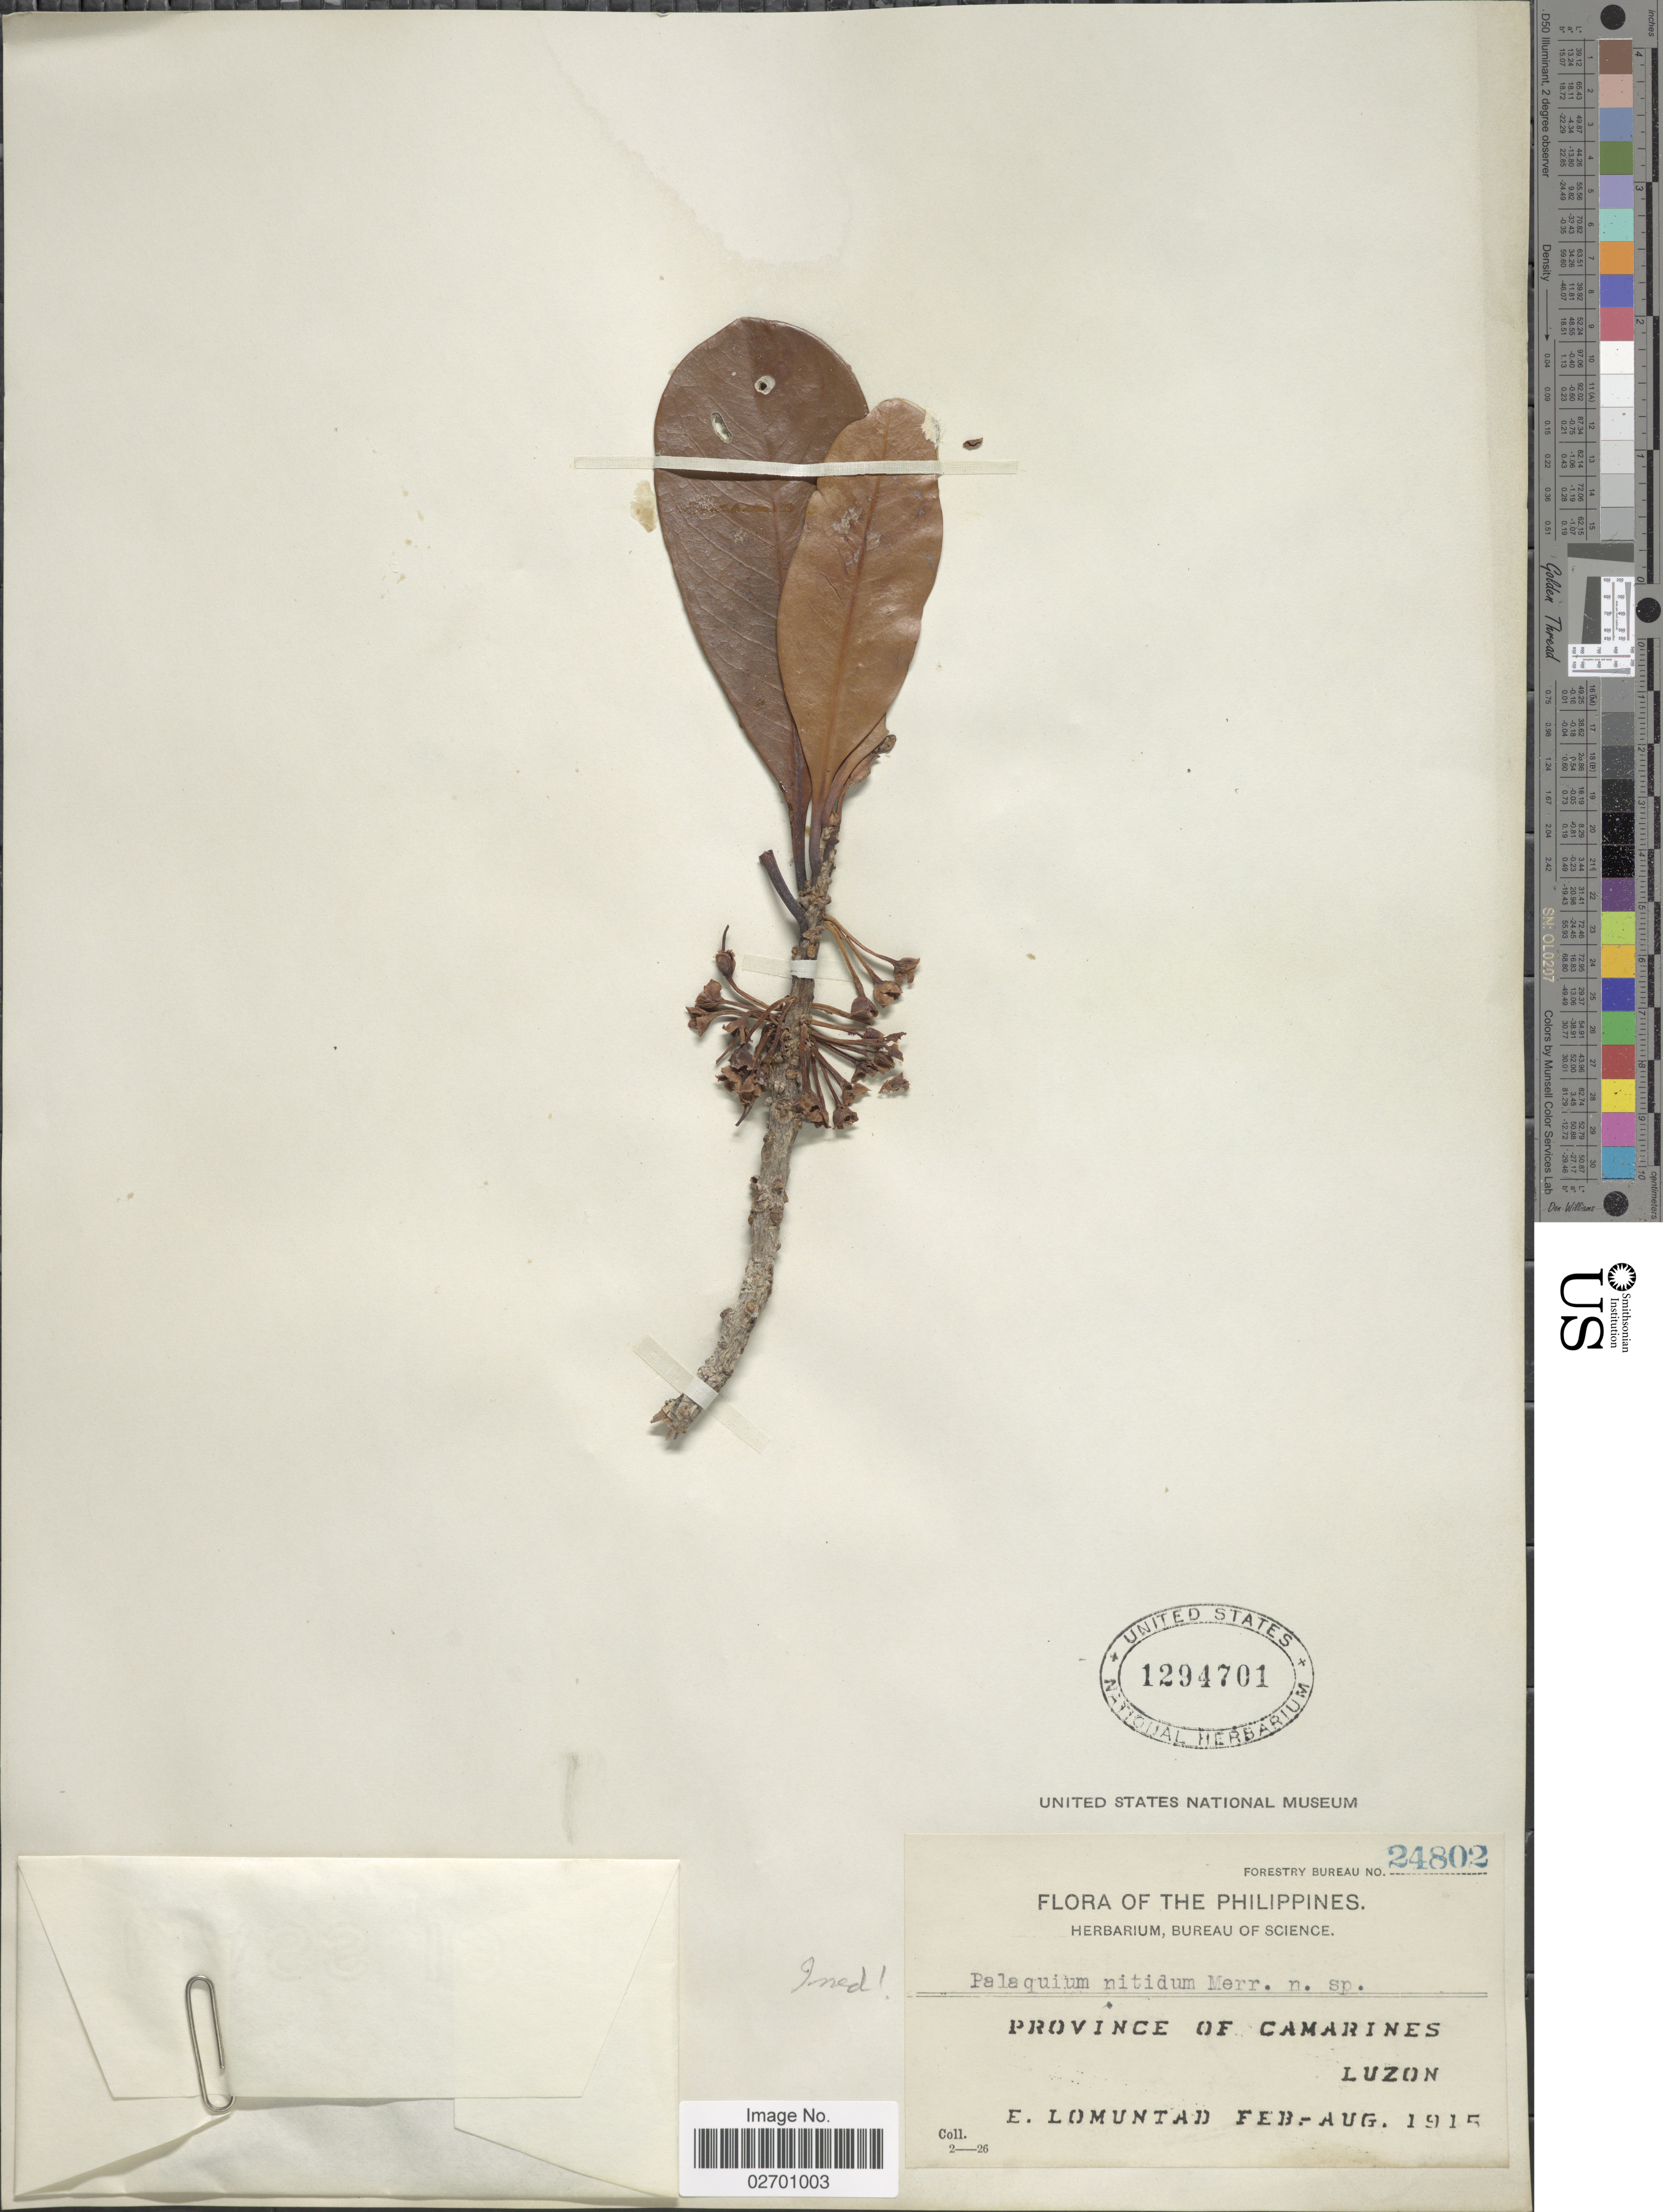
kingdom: Plantae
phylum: Tracheophyta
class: Magnoliopsida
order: Ericales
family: Sapotaceae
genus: Palaquium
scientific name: Palaquium sp.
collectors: E. Lomuntad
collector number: Forestry Bureau 24802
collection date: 1915-02/1915-08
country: Philippines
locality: Province of Camarines. Luzon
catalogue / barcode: US 1294701